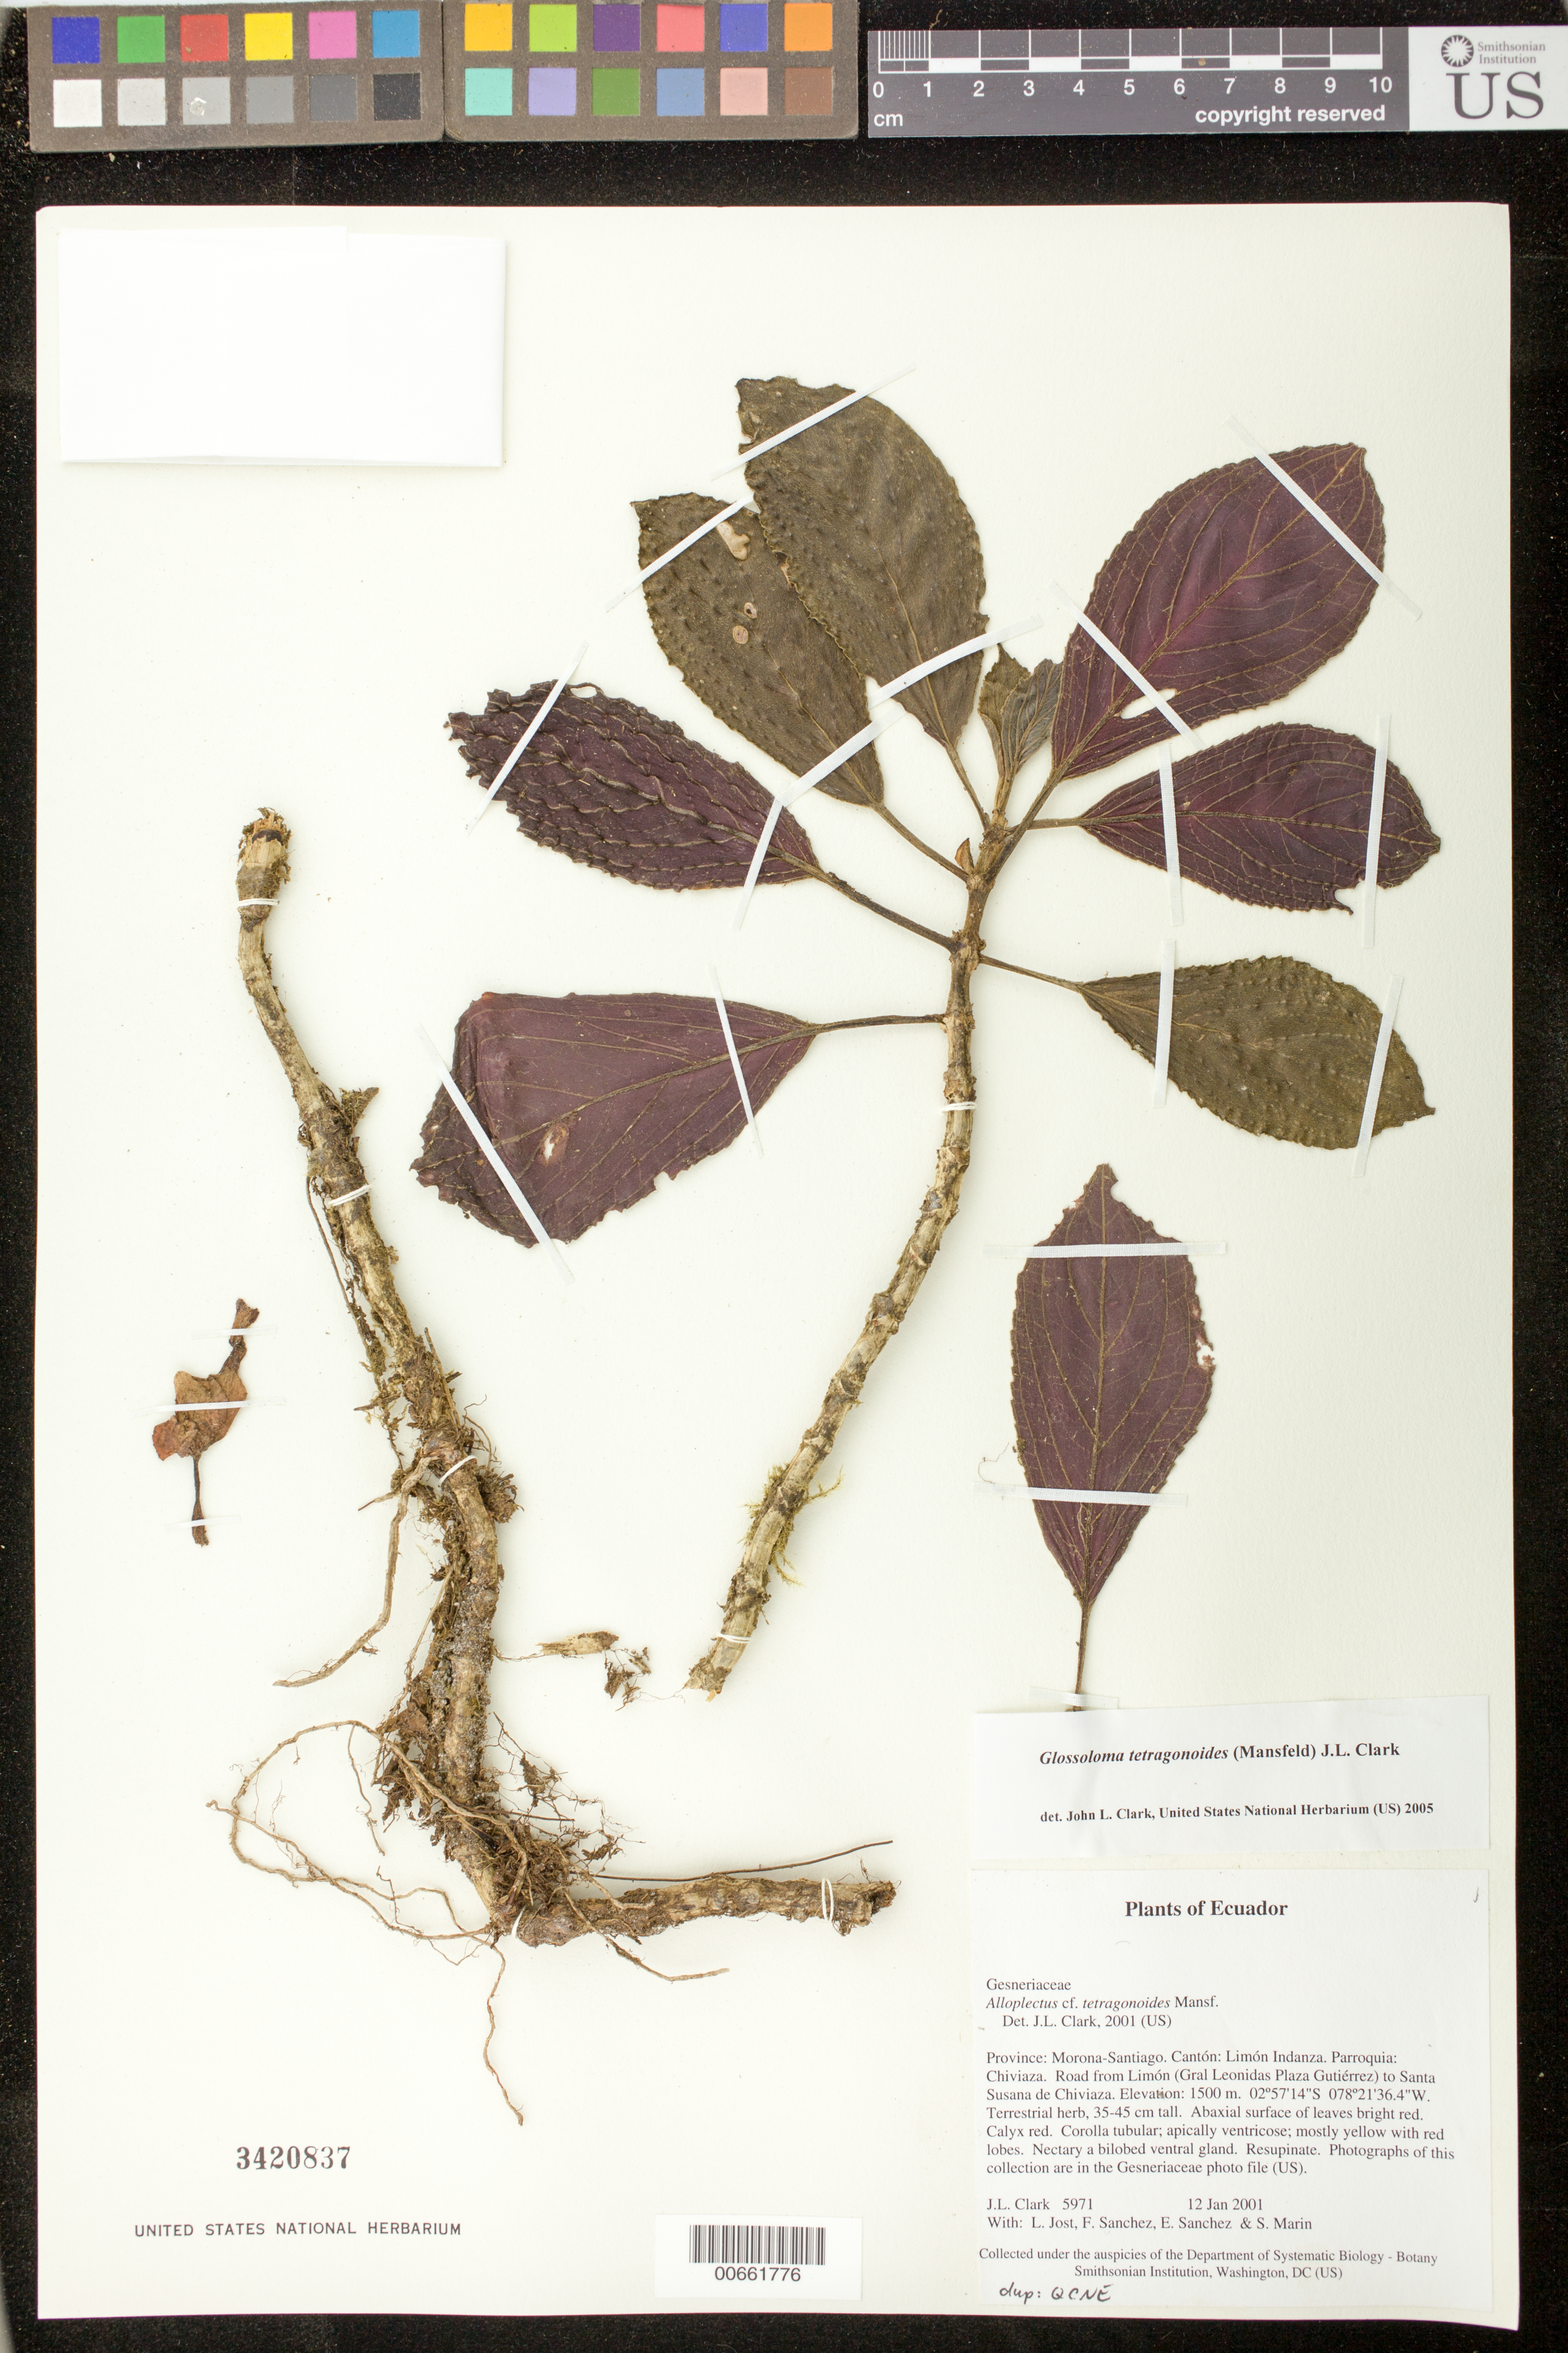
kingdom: Plantae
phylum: Tracheophyta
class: Magnoliopsida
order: Lamiales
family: Gesneriaceae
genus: Glossoloma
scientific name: Glossoloma tetragonoides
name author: (Mansf.) J.L. Clark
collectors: J. L. Clark, L. Jost, F. Sanchez, E. Sanchez & S. Marin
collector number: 5971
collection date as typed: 12 Jan 2001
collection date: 2001-01-12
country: Ecuador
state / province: Morona-Santiago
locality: Cantón: Limón Indanza. Parroquia: Chiviaza. Road from Limón (Gral Leonidas Plaza Gutiérrez) to Santa Susana de Chiviaza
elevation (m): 1500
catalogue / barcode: US 3420837